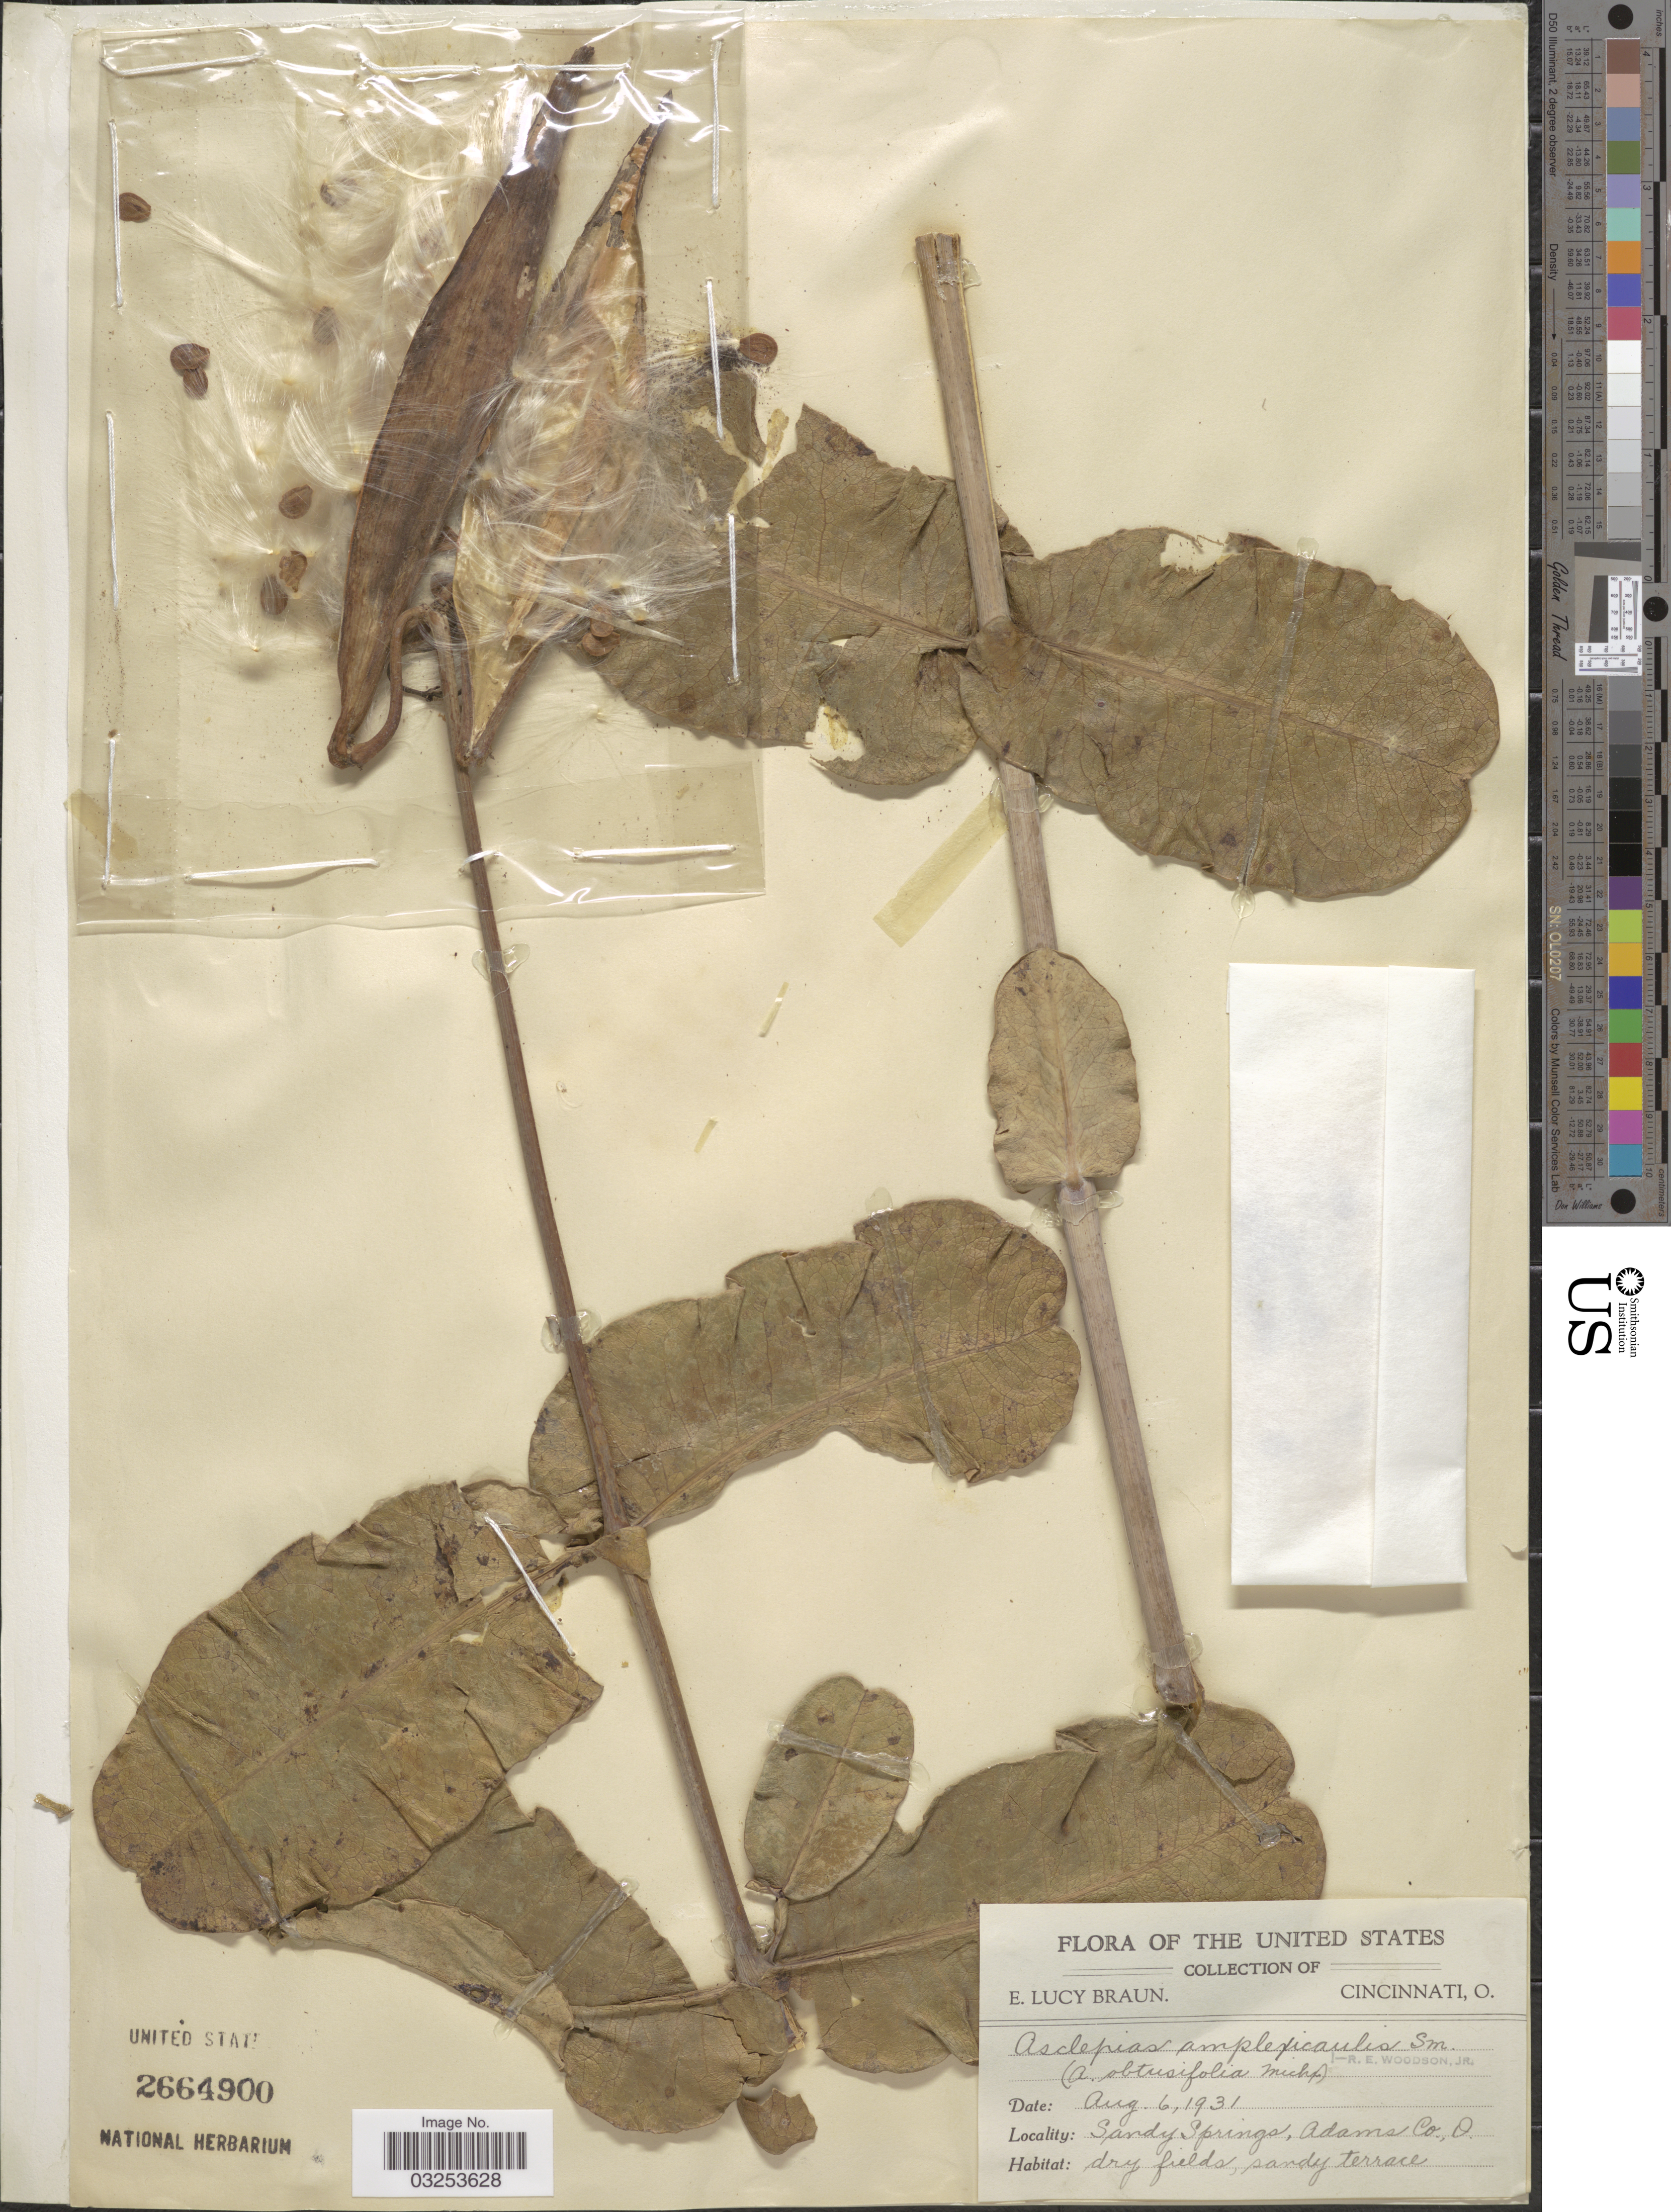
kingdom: Plantae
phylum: Tracheophyta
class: Magnoliopsida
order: Gentianales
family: Apocynaceae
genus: Asclepias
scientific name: Asclepias amplexicaulis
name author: J. Small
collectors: E. Braun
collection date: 1931-08-06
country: United States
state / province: Ohio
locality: Sandy Springs, Adams Co.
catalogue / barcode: US 2664900